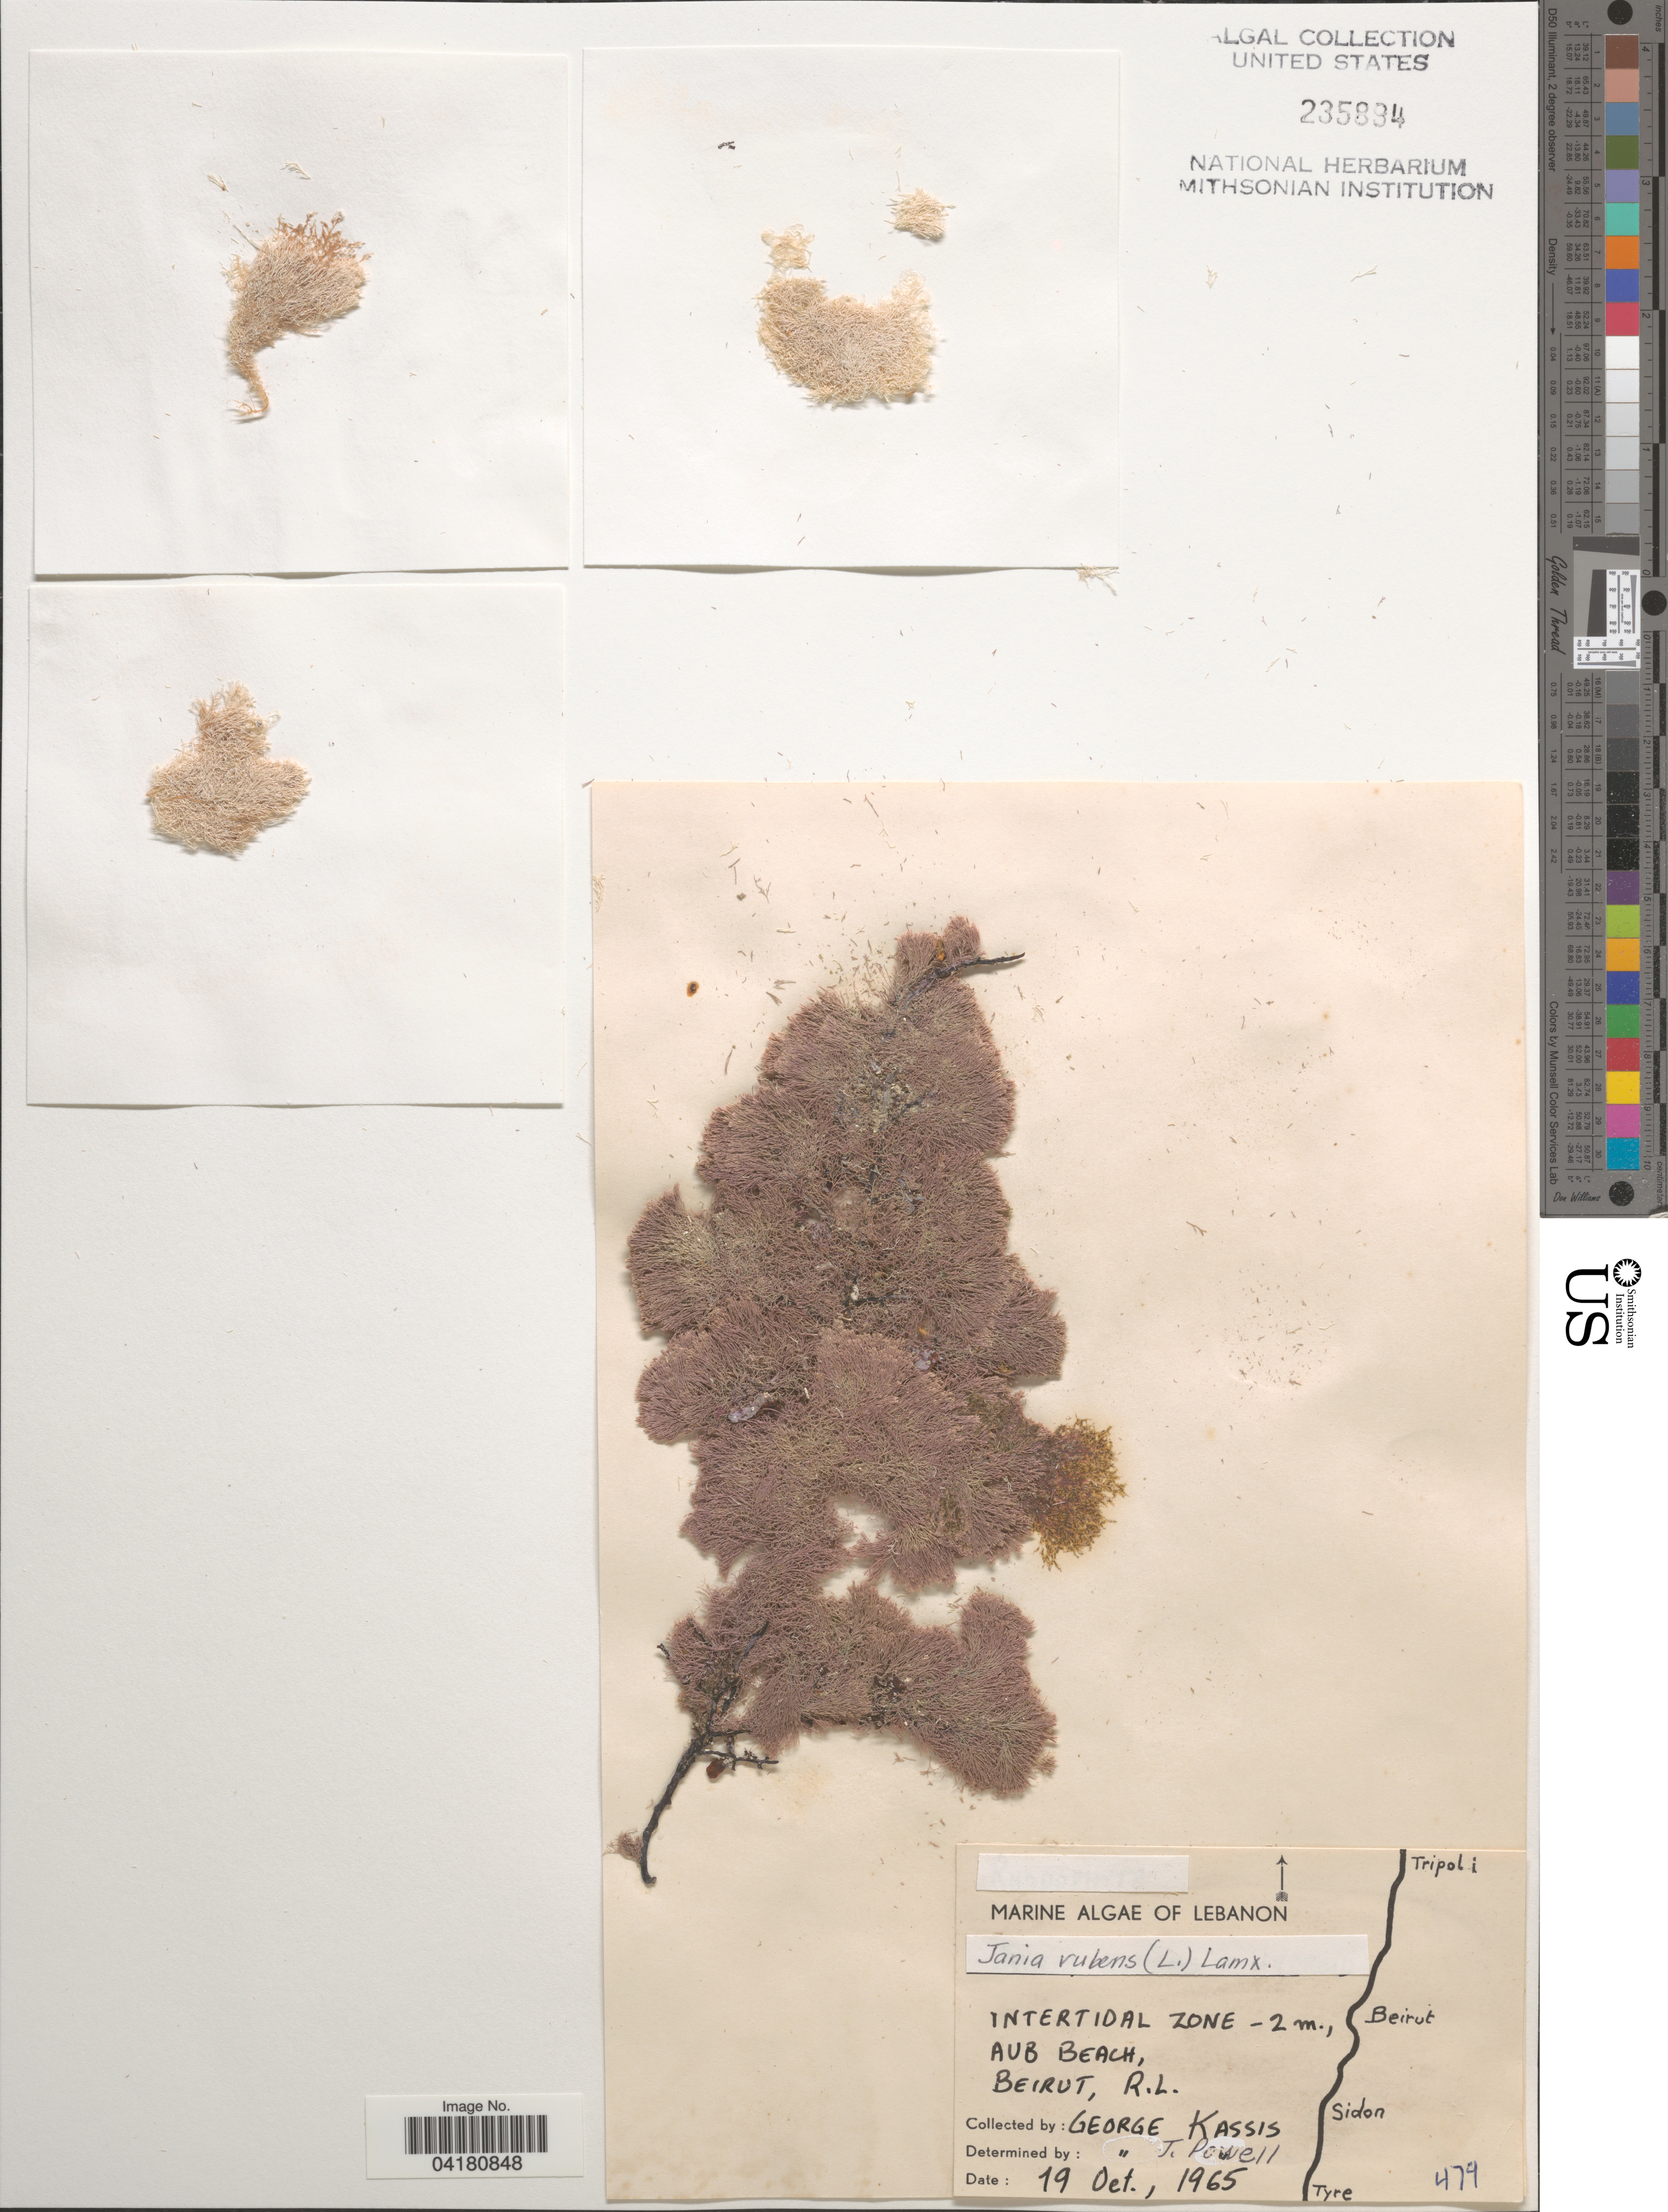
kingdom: Plantae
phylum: Rhodophyta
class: Florideophyceae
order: Corallinales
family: Corallinaceae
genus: Jania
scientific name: Jania rubens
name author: (L.) J.V.Lamouroux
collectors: G. Kassis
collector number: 479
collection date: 1965-10-19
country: Lebanon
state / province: Beyrouth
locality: Intertidal zone -2 m., AUB Beach, Beirut, R.L.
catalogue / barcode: US 235894